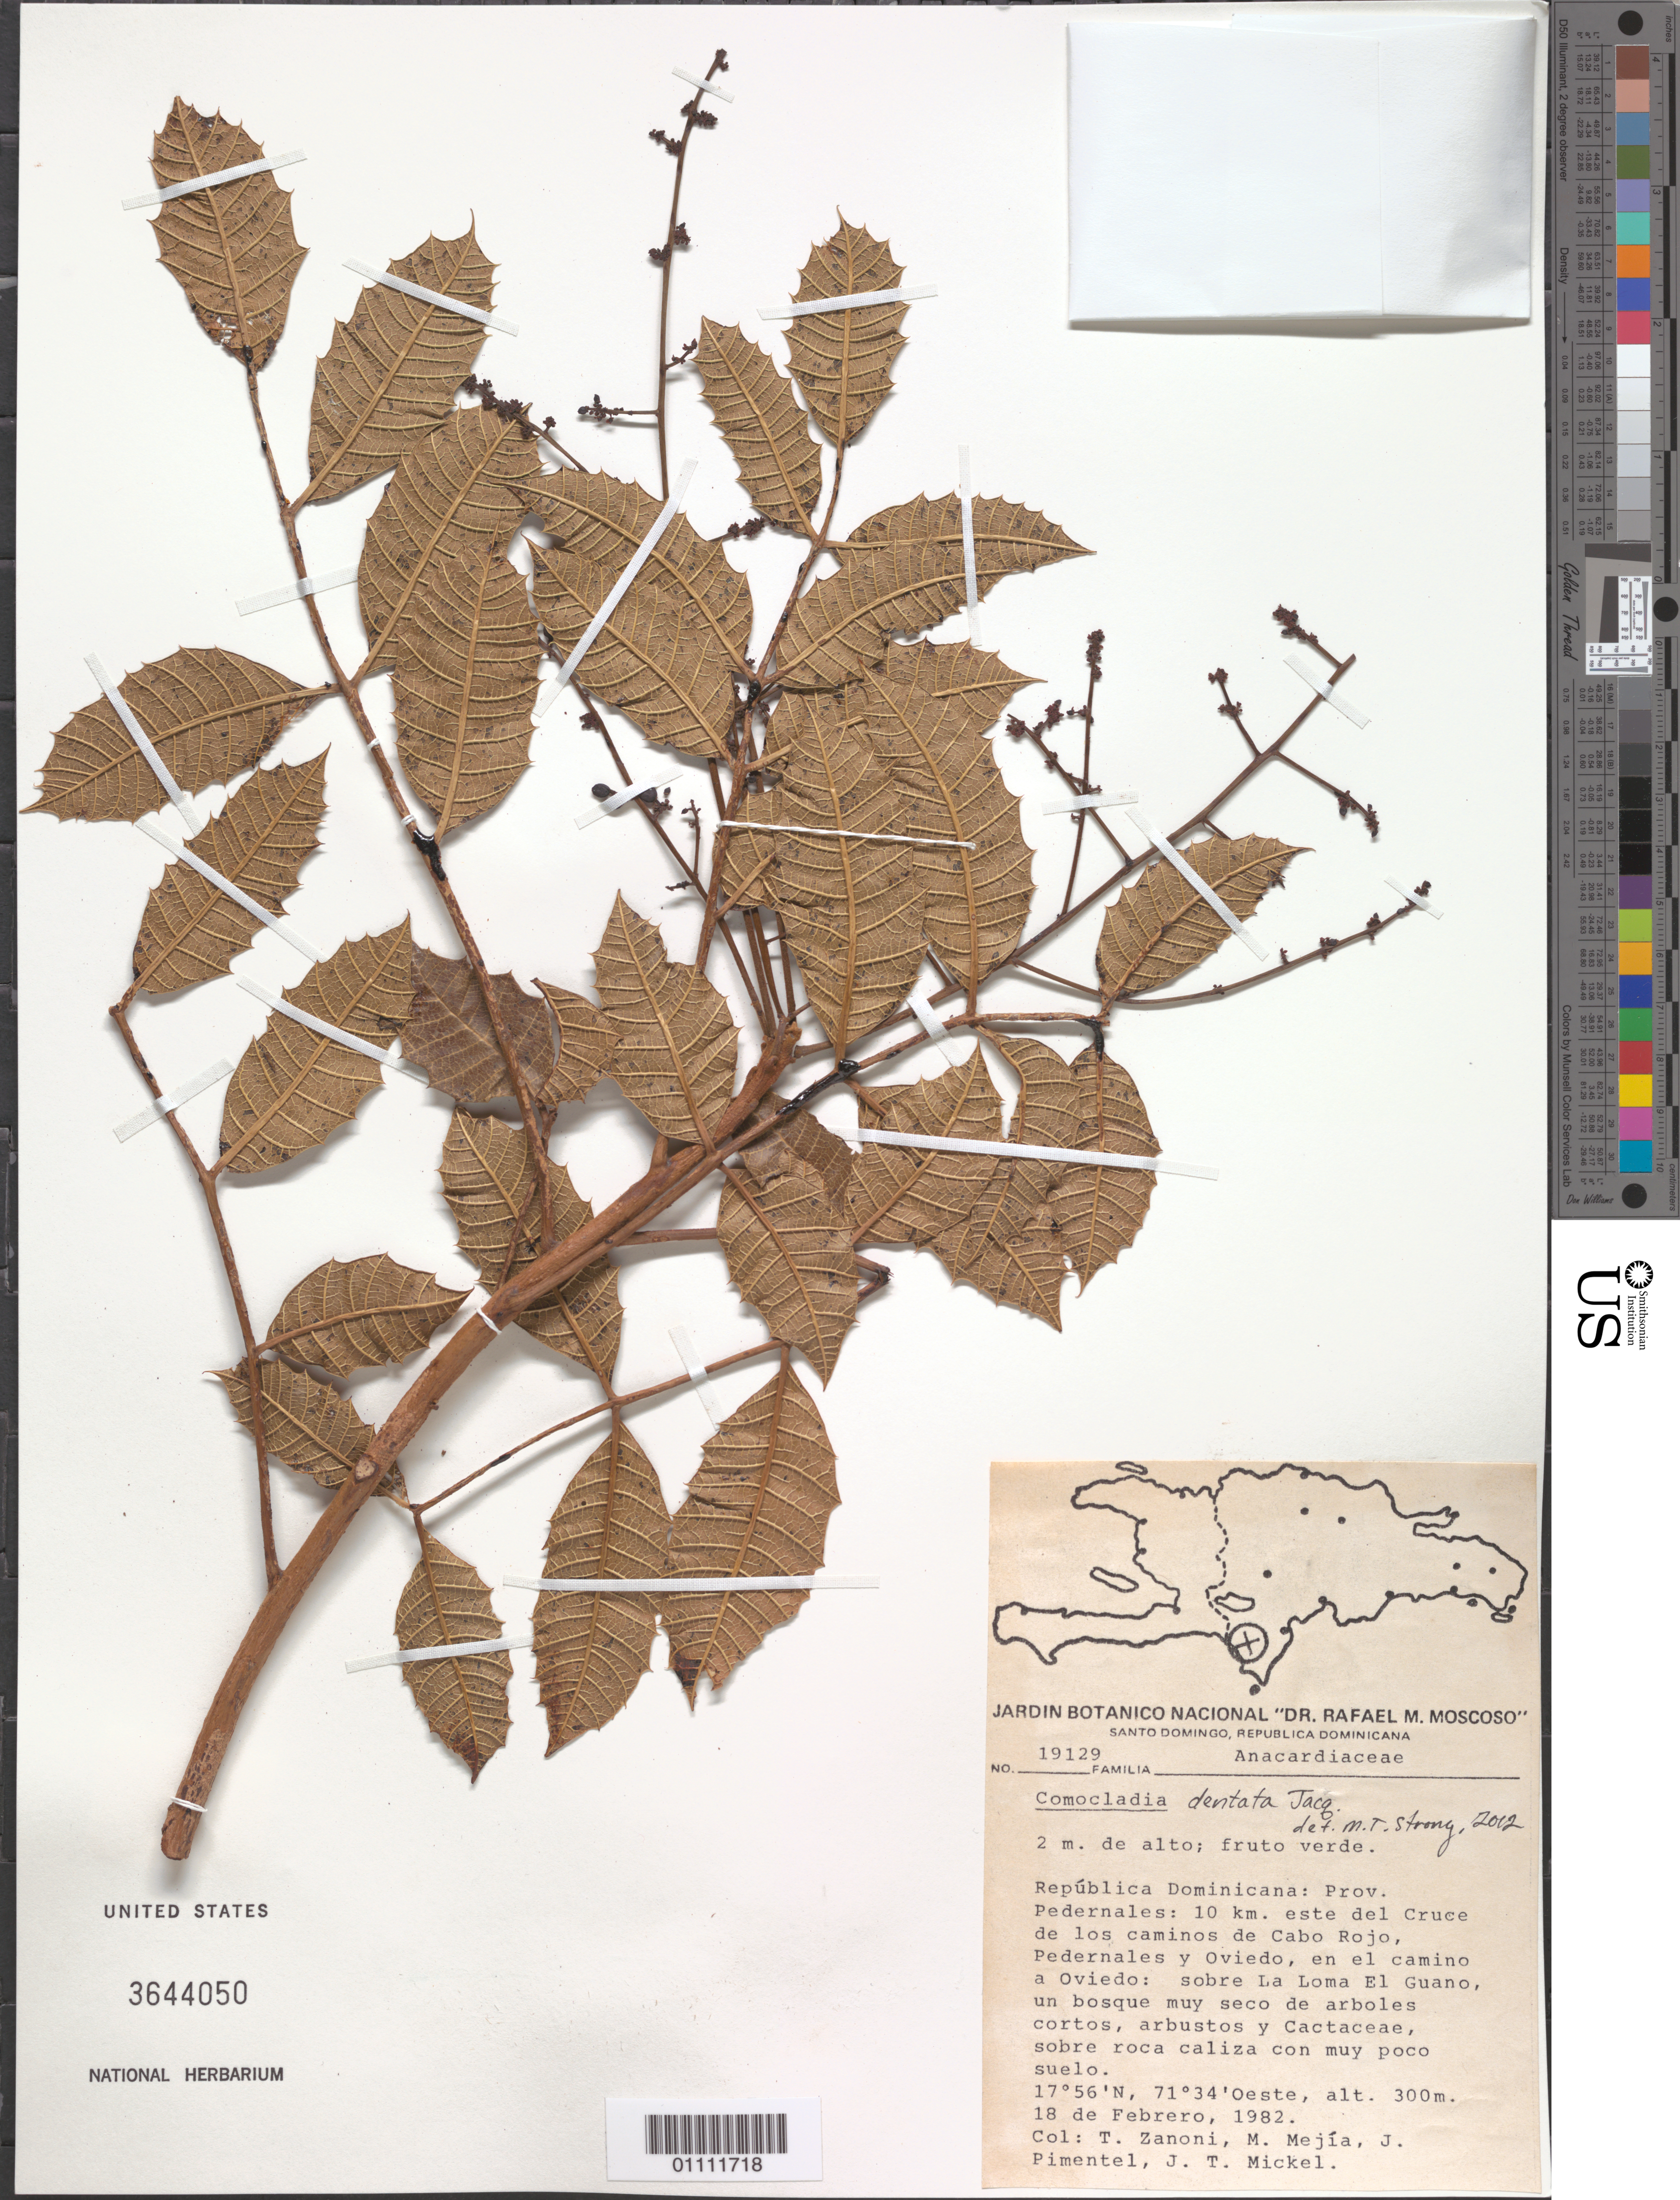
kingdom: Plantae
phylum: Tracheophyta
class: Magnoliopsida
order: Sapindales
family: Anacardiaceae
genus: Comocladia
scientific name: Comocladia dentata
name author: Jacq.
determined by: Strong, M. T., (US), Smithsonian Institution - National Museum of Natural History (UNITED STATES)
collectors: T. A. Zanoni, J. Mejía, J. Pimentel & J. T. Mickel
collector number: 19129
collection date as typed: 18 Feb 1982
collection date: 1982-02-18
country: Dominican Republic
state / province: Pedernales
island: Hispaniola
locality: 10 km este del Cruce de los caminos de Cabo Rojo, Pedernales y Oviedo, en el camino a Oviedo, sobre La Lojma El Guano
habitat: Bosque muy seco de arboles cortos, arbustos y Cactaceae, sobre roca caliza con muy poco suelo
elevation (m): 300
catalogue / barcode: US 3644050